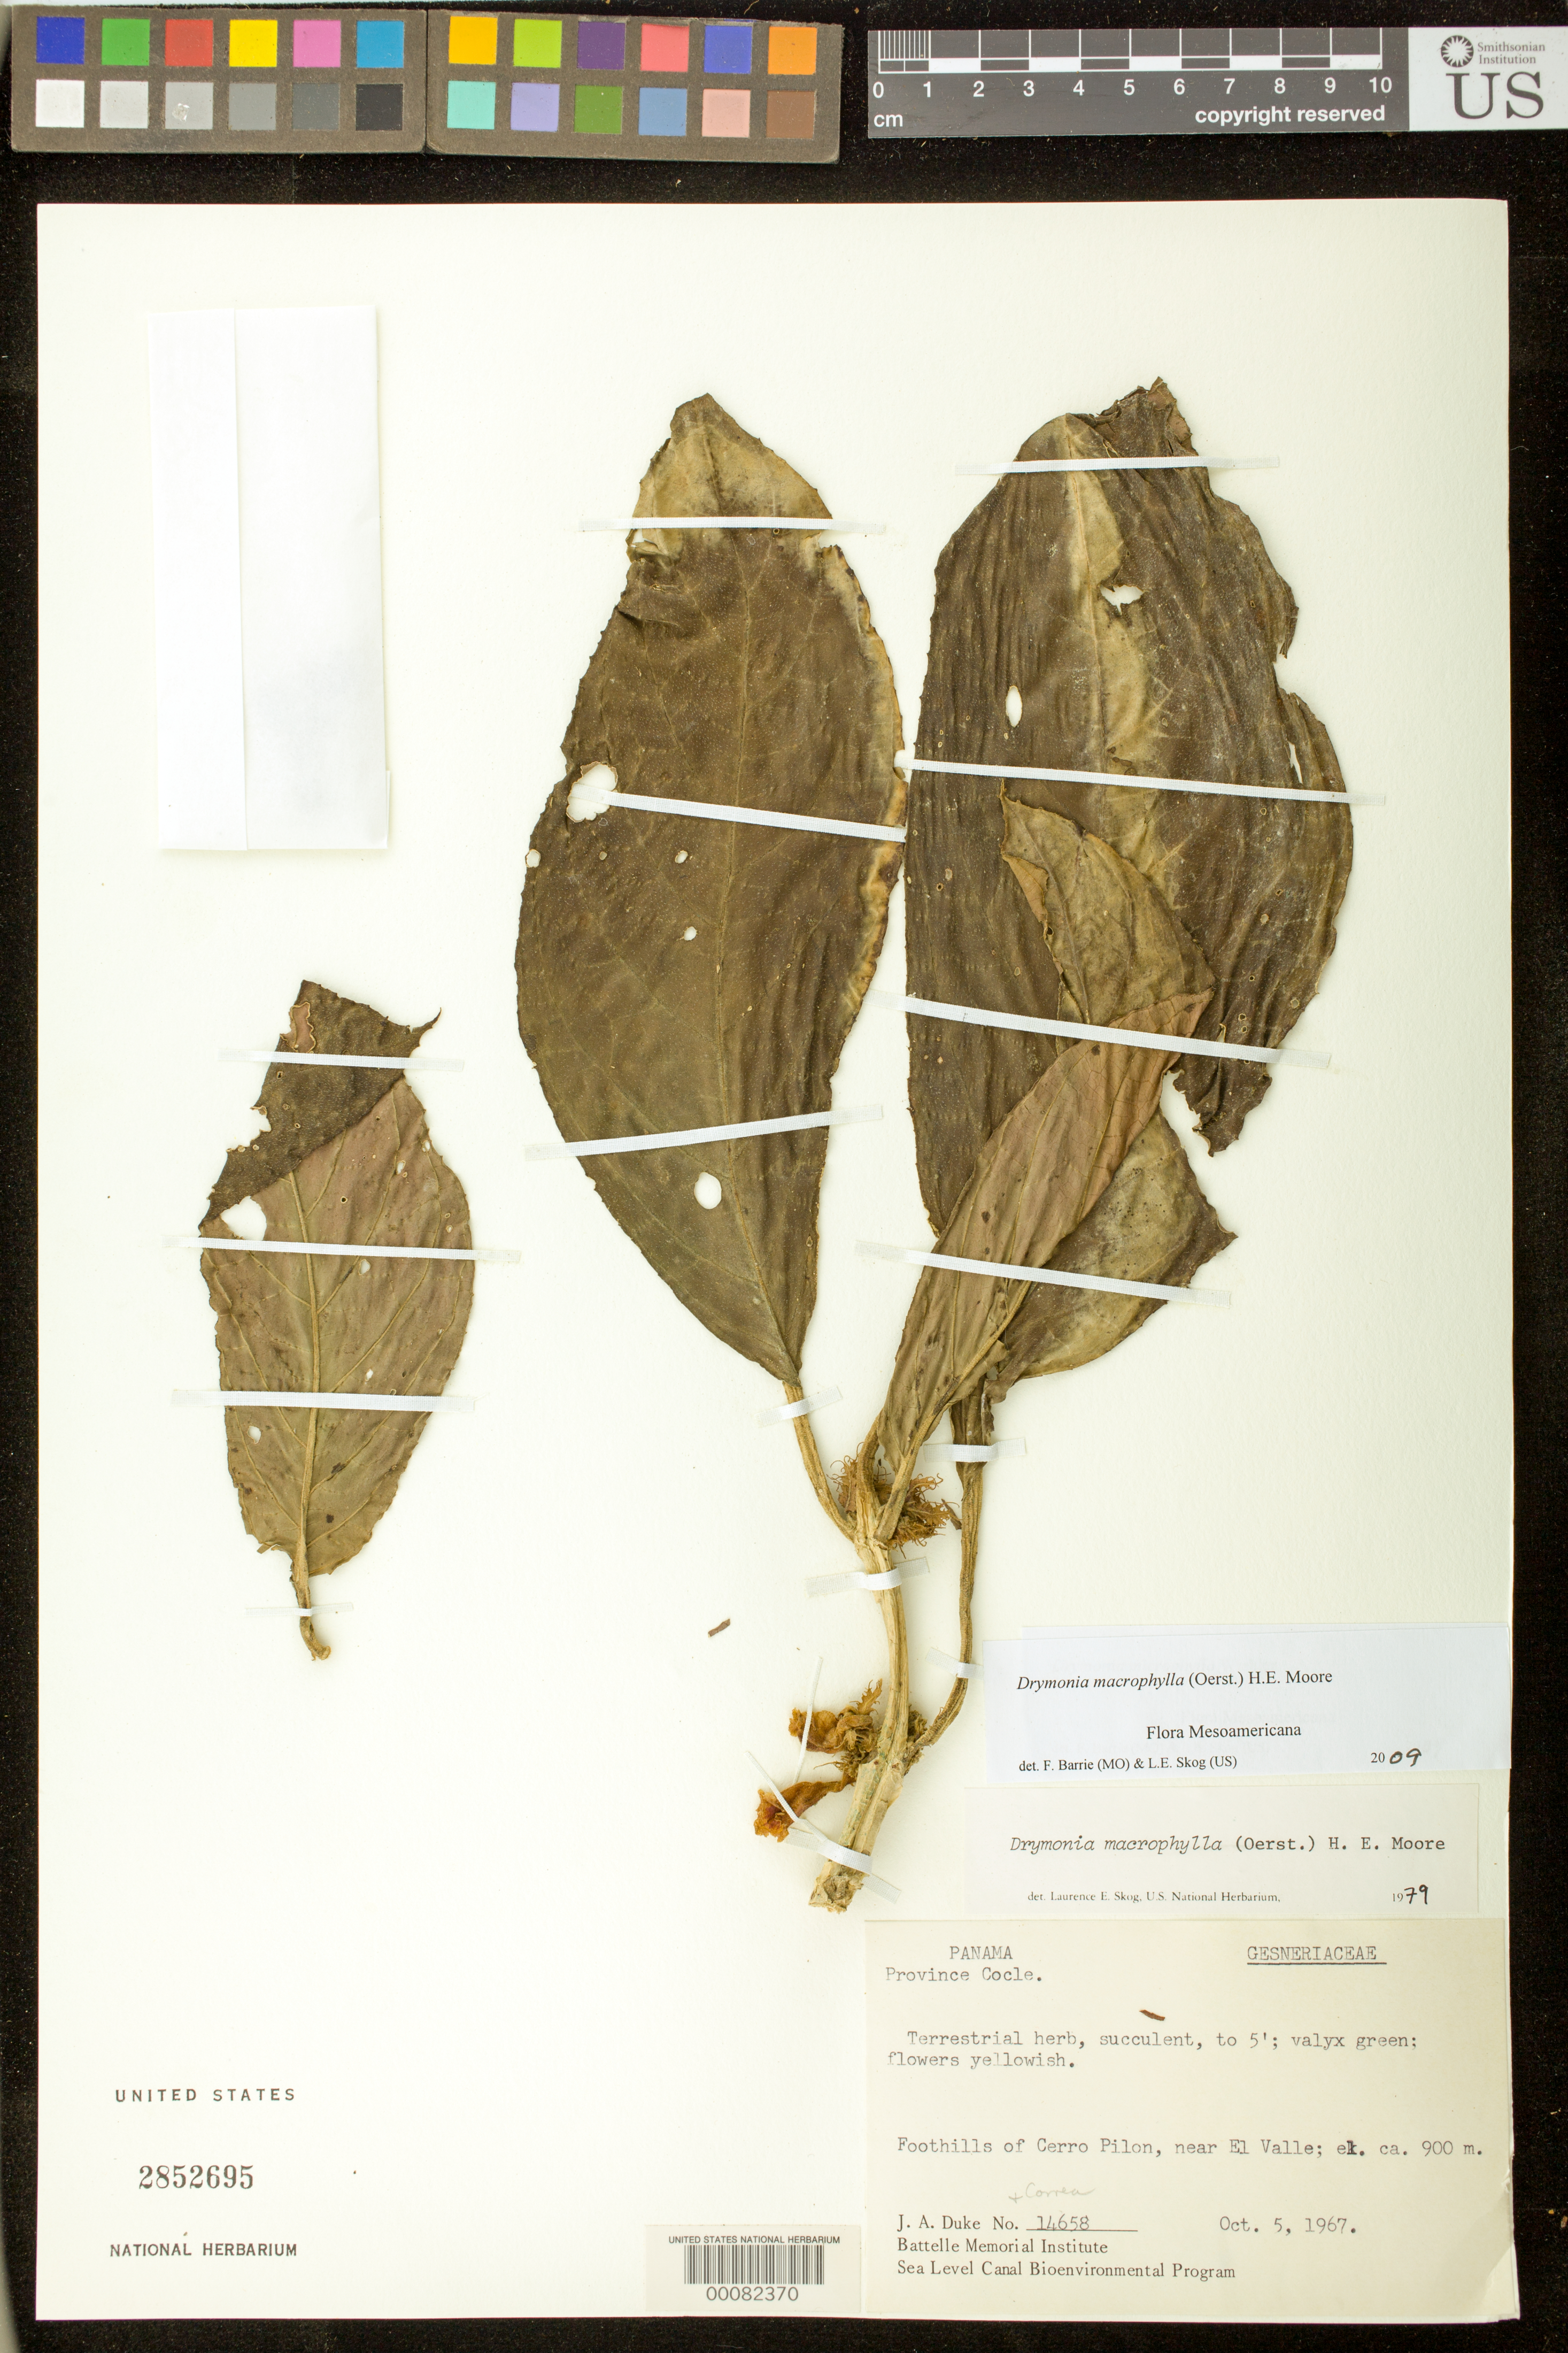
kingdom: Plantae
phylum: Tracheophyta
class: Magnoliopsida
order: Lamiales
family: Gesneriaceae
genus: Drymonia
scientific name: Drymonia macrophylla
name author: (Oerst.) H.E. Moore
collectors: J. A. Duke & M. Correa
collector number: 14658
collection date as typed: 05 Oct 1967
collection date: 1967-10-05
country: Panama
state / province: Coclé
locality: Foothills of Cerro Pilon, near El Valle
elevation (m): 900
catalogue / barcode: US 2852695